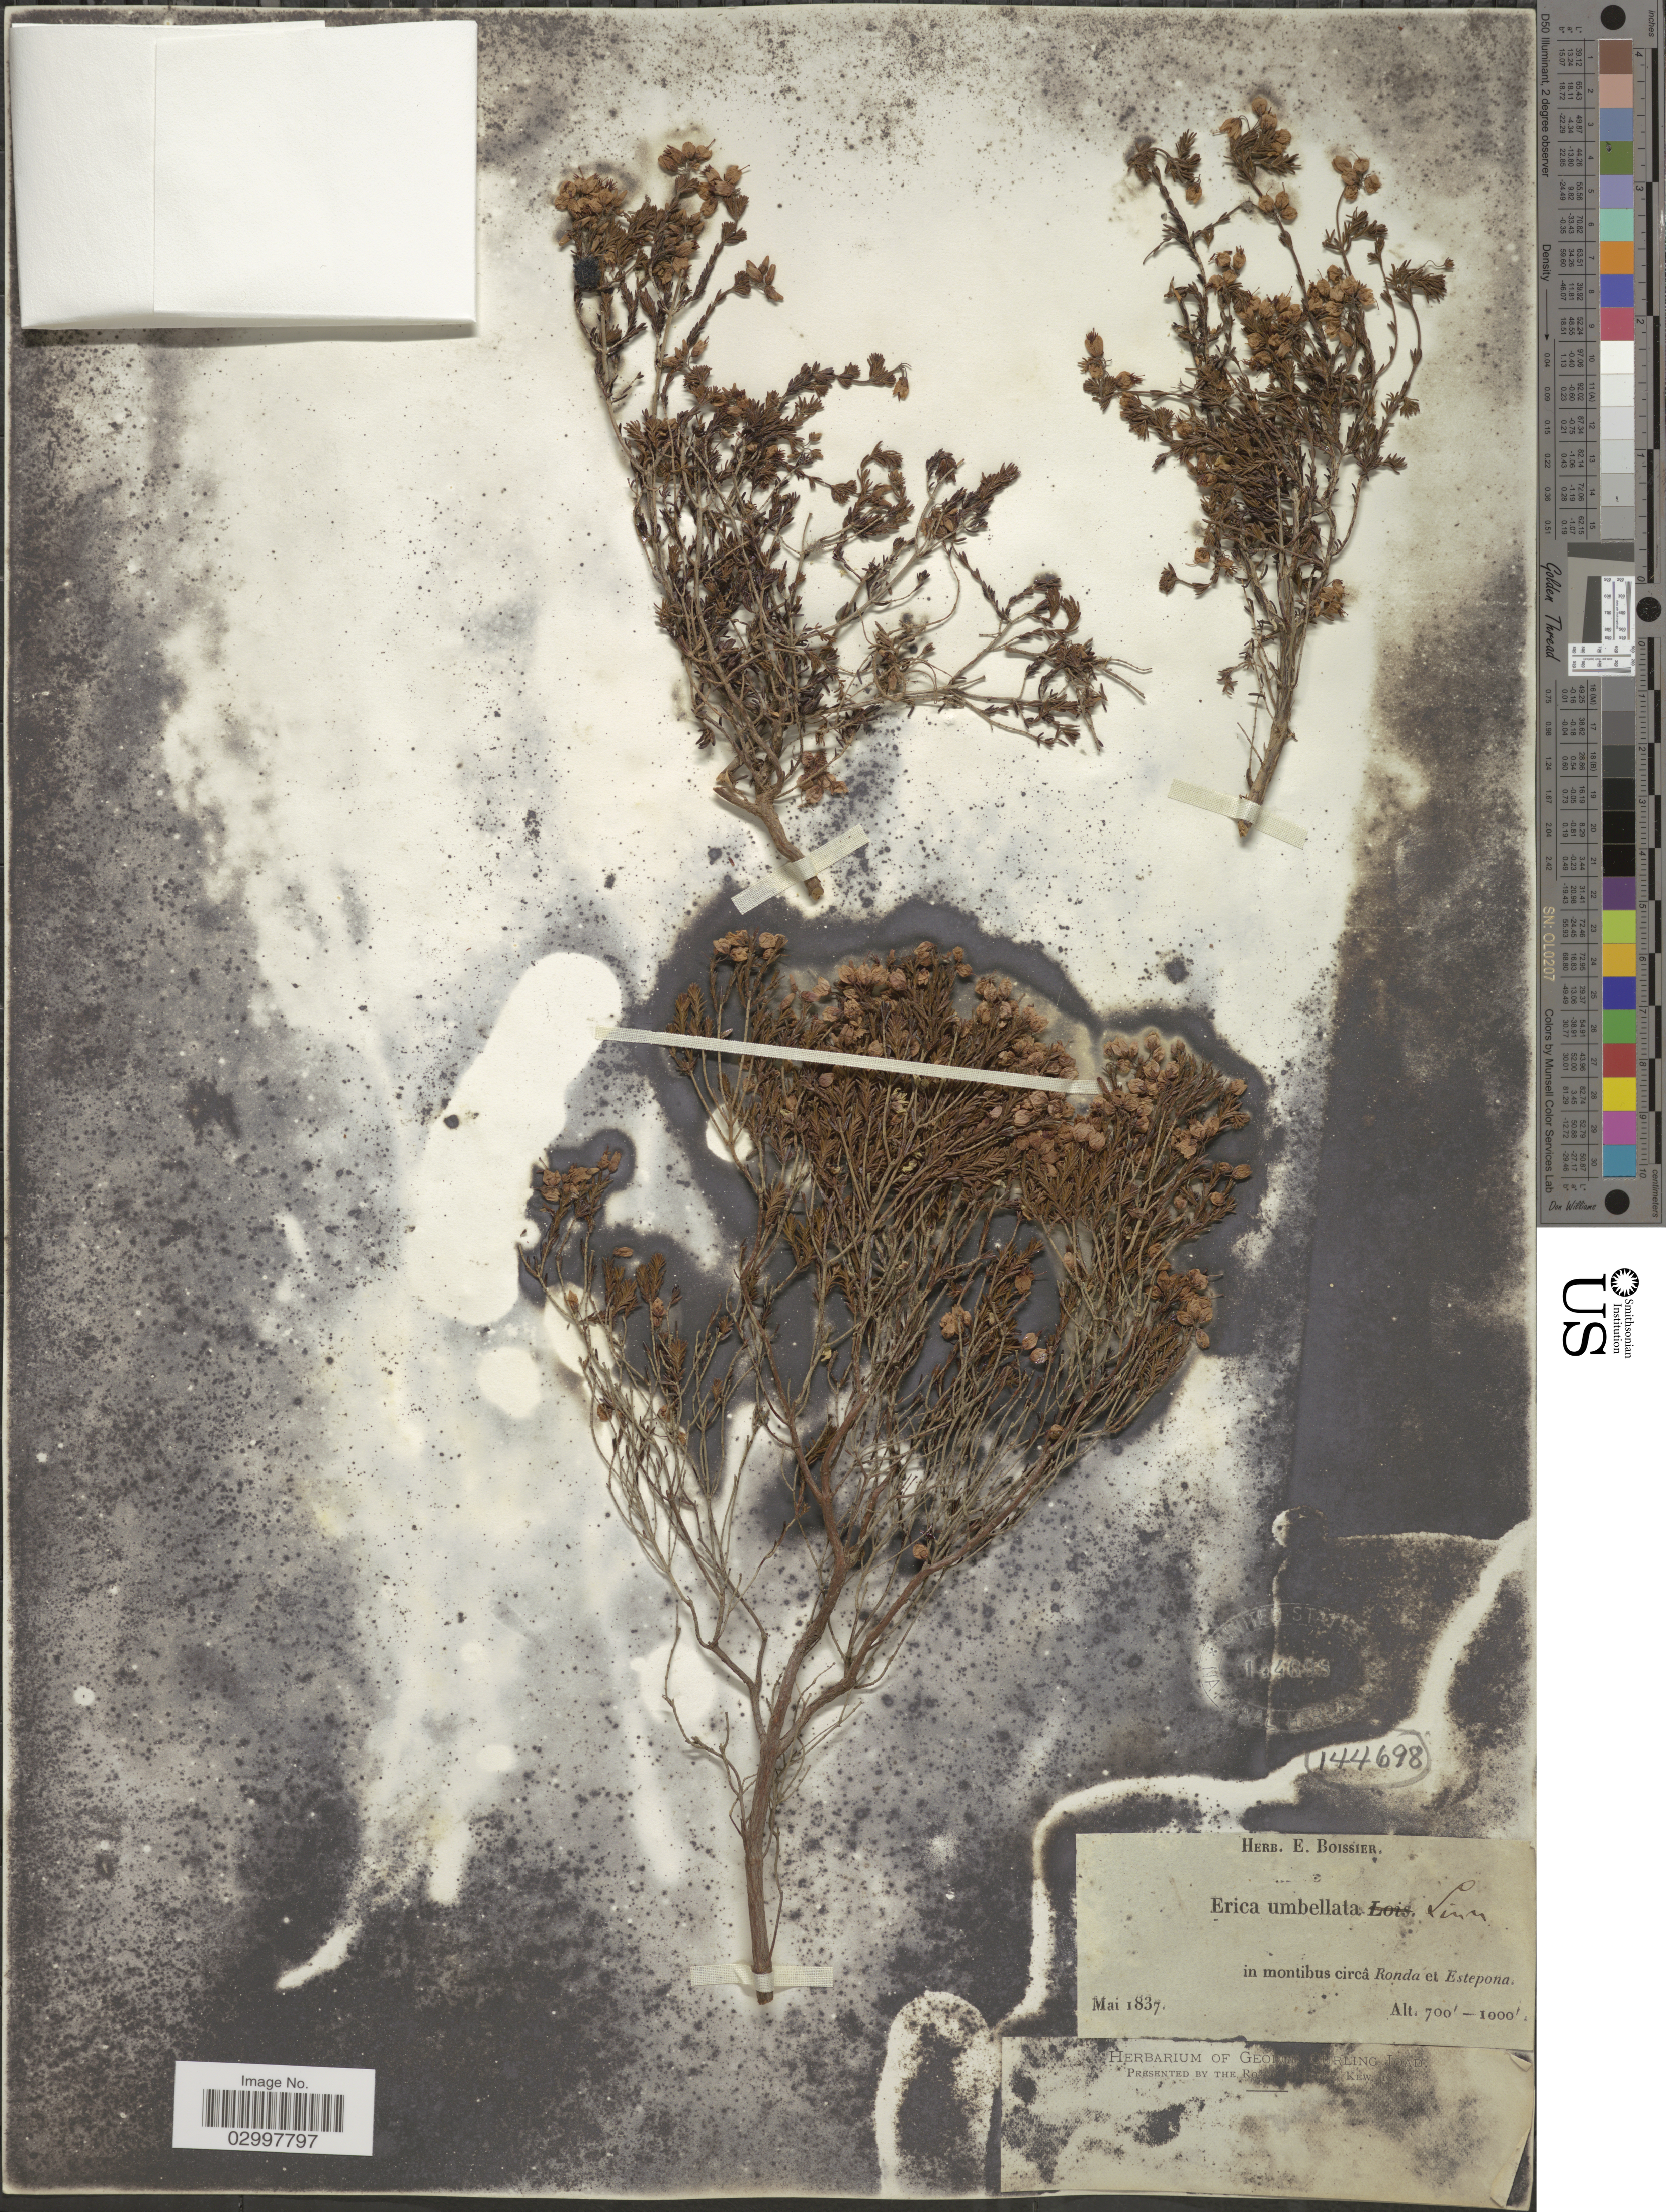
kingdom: Plantae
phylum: Tracheophyta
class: Magnoliopsida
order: Ericales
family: Ericaceae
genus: Erica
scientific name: Erica umbellata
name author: L.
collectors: ex herb. E. Boissier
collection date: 1837-05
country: Spain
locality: In montibus circâ Ronda et Estepona.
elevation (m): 213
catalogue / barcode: US 144698